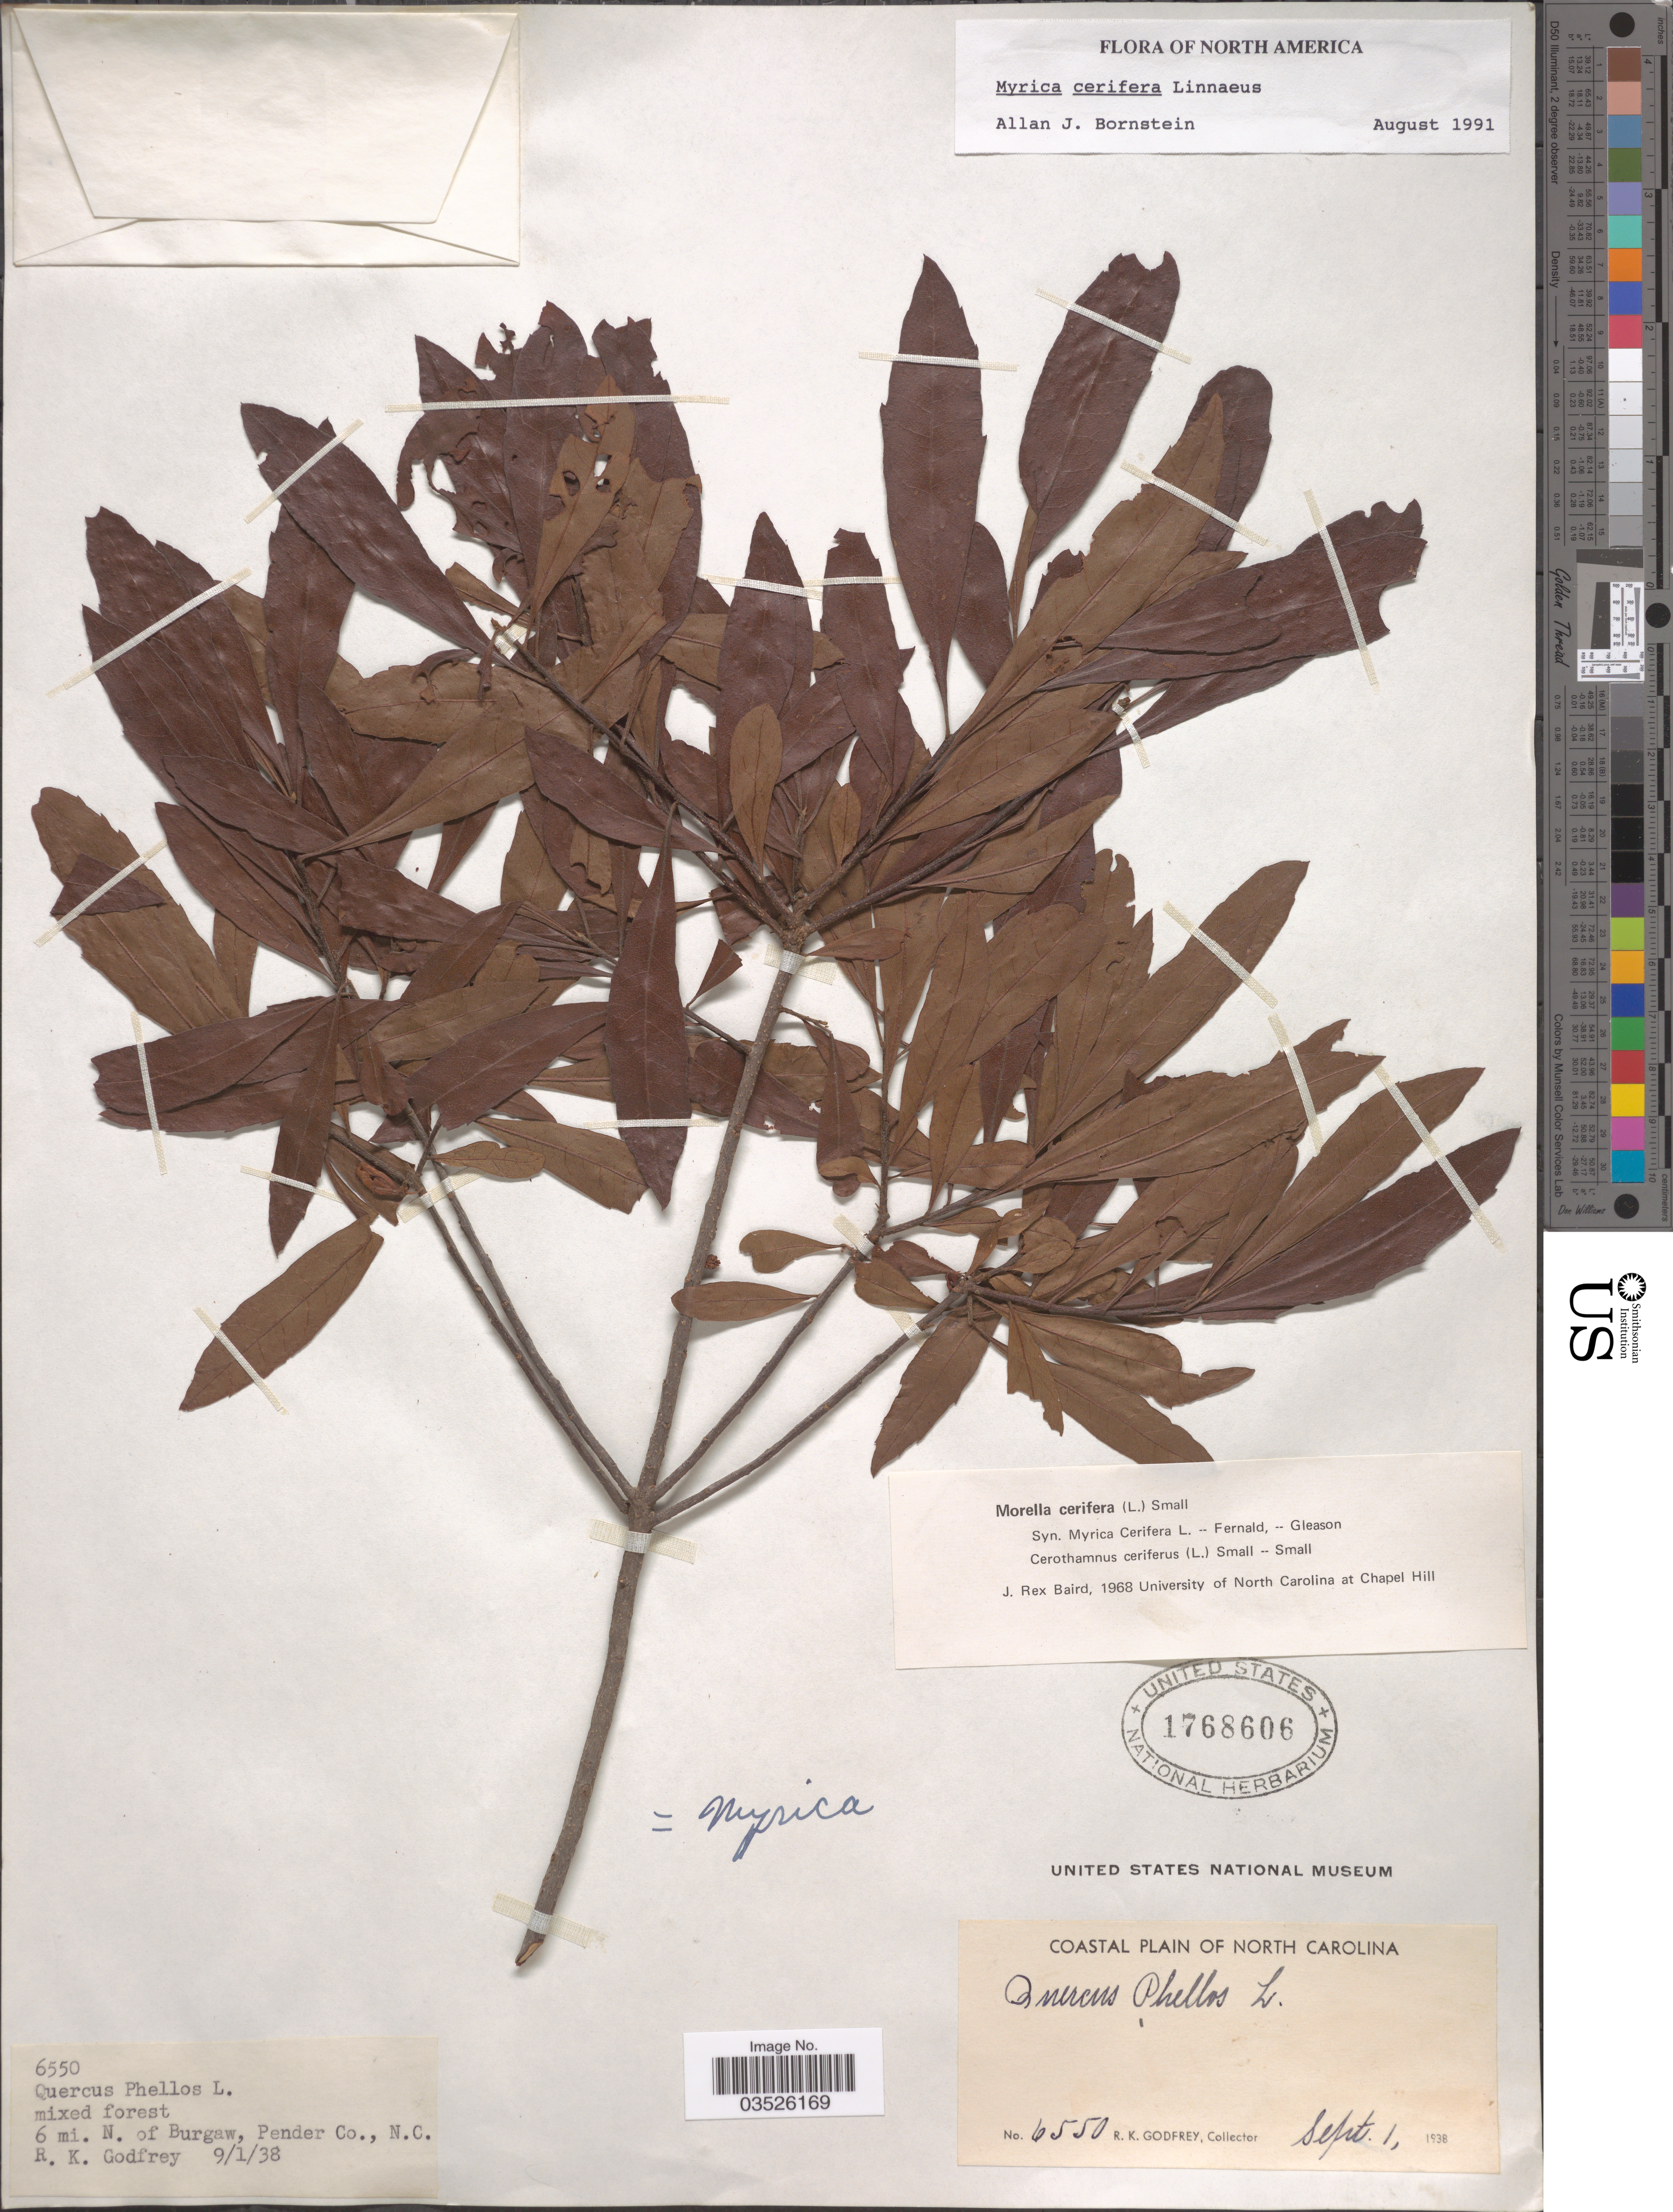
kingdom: Plantae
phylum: Tracheophyta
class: Magnoliopsida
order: Fagales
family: Myricaceae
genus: Morella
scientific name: Morella cerifera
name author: (L.) Small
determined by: Baird, James Rex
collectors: R. K. Godfrey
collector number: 6550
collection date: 1938-09-01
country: United States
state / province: North Carolina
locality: Coastal Plain of North Carolina. 6 mi. N. of Burgaw, Pender Co.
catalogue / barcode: US 1768606